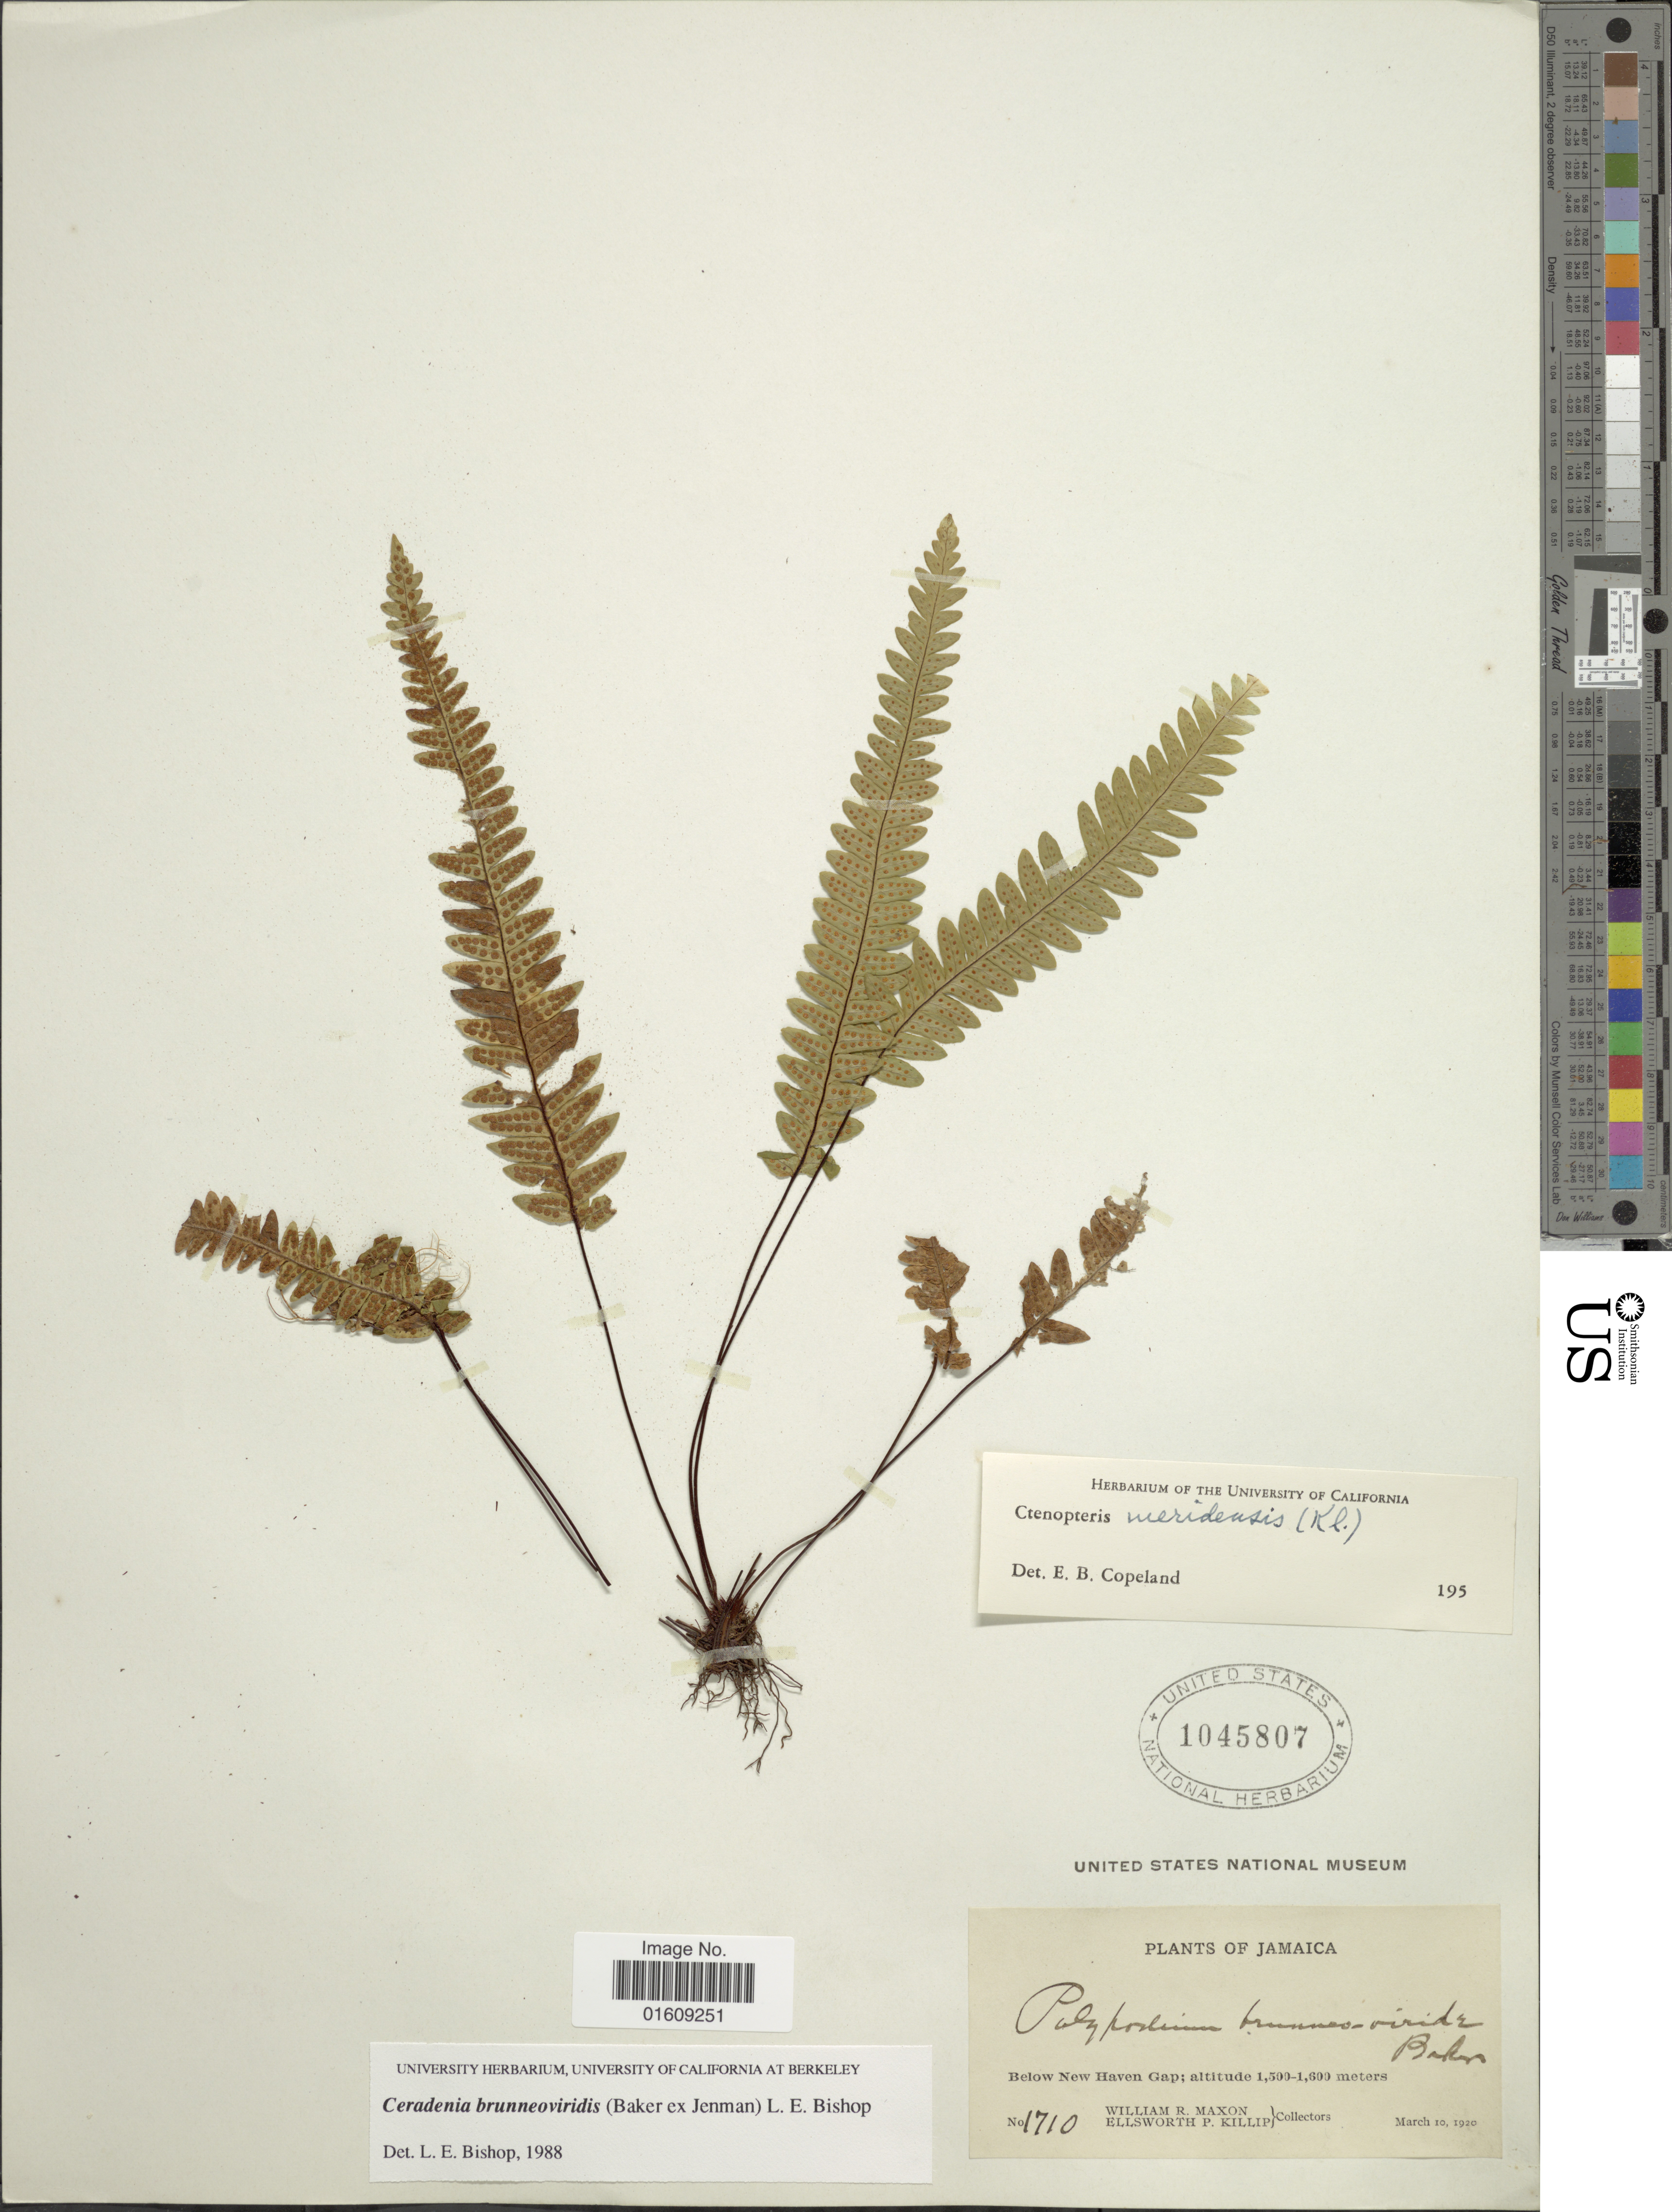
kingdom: Plantae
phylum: Tracheophyta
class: Polypodiopsida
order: Polypodiales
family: Polypodiaceae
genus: Ceradenia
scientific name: Ceradenia brunneoviridis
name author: (Baker ex Jenman) L.E. Bishop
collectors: W. R. Maxon & E. P. Killip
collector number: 1710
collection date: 1920-03-10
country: Jamaica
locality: Jamaica, Below New Haven Gap.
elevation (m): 1500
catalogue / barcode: US 1045807